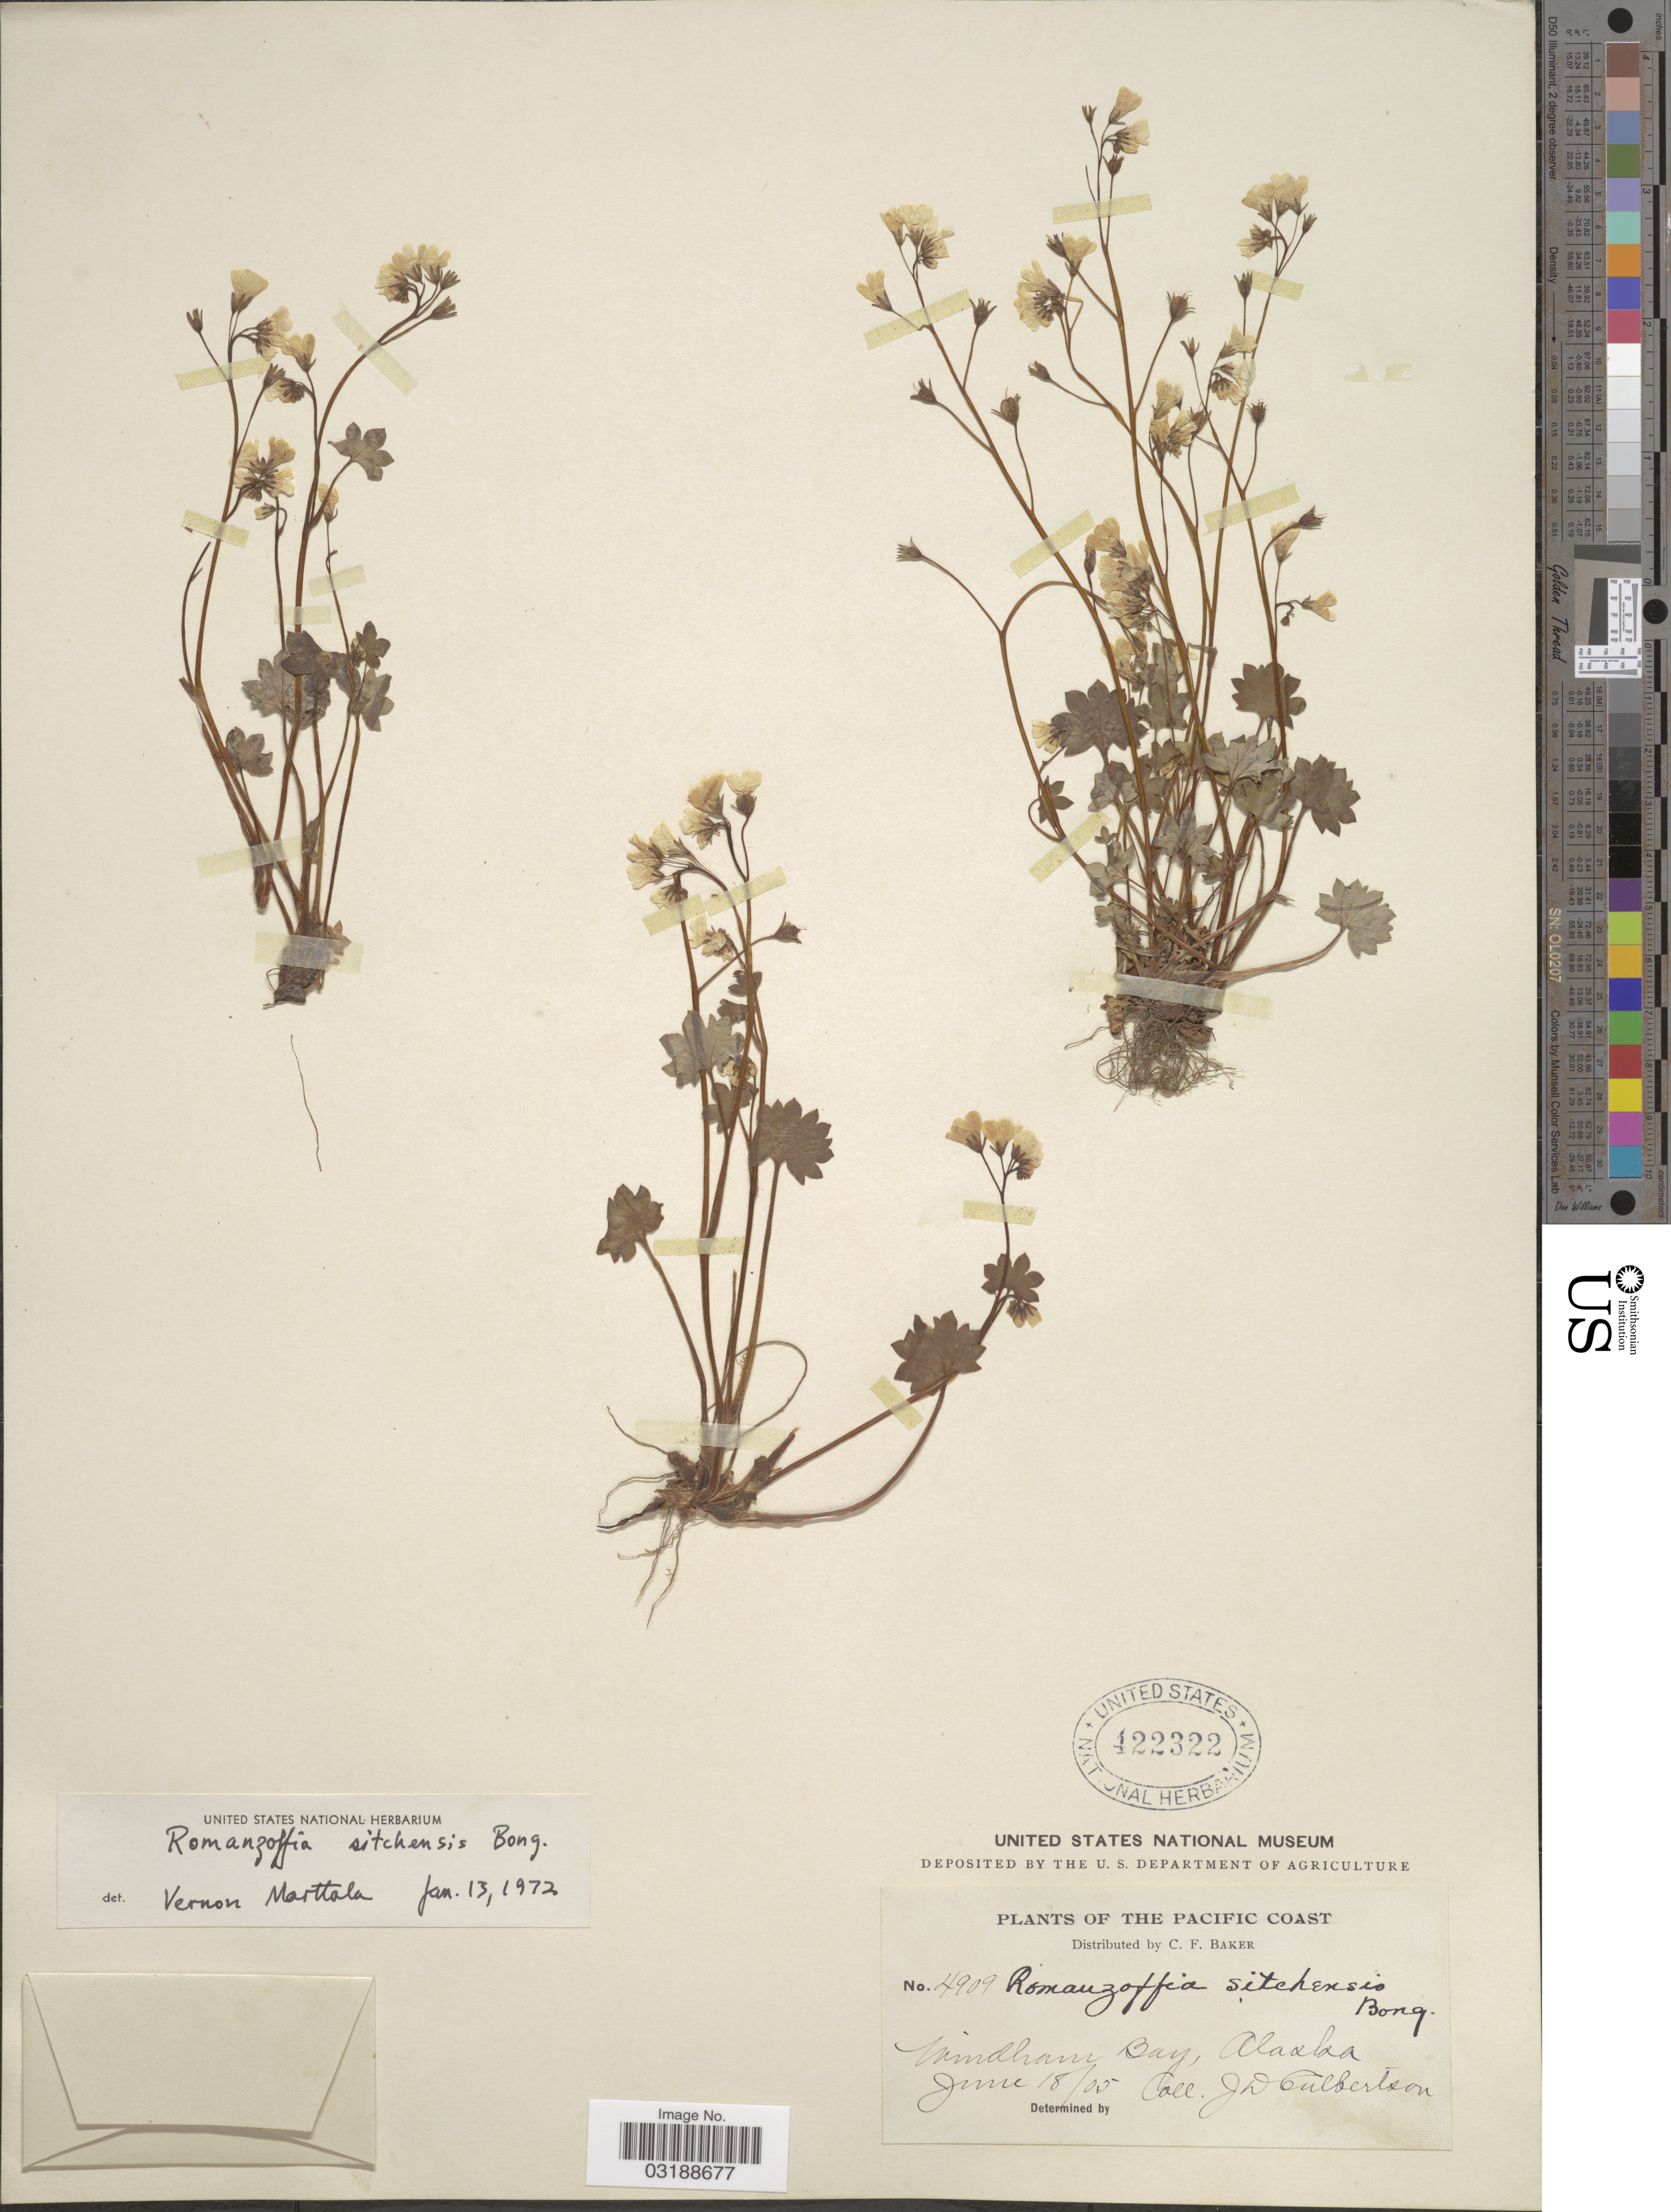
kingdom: Plantae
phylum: Tracheophyta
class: Magnoliopsida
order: Boraginales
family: Hydrophyllaceae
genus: Romanzoffia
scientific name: Romanzoffia sitchensis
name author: Bong.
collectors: J. Culbertson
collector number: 4909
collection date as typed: Transcribed d/m/y: 18/6/5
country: United States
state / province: Alaska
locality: Pacific Coast. Windham Bay.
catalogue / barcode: US 422322